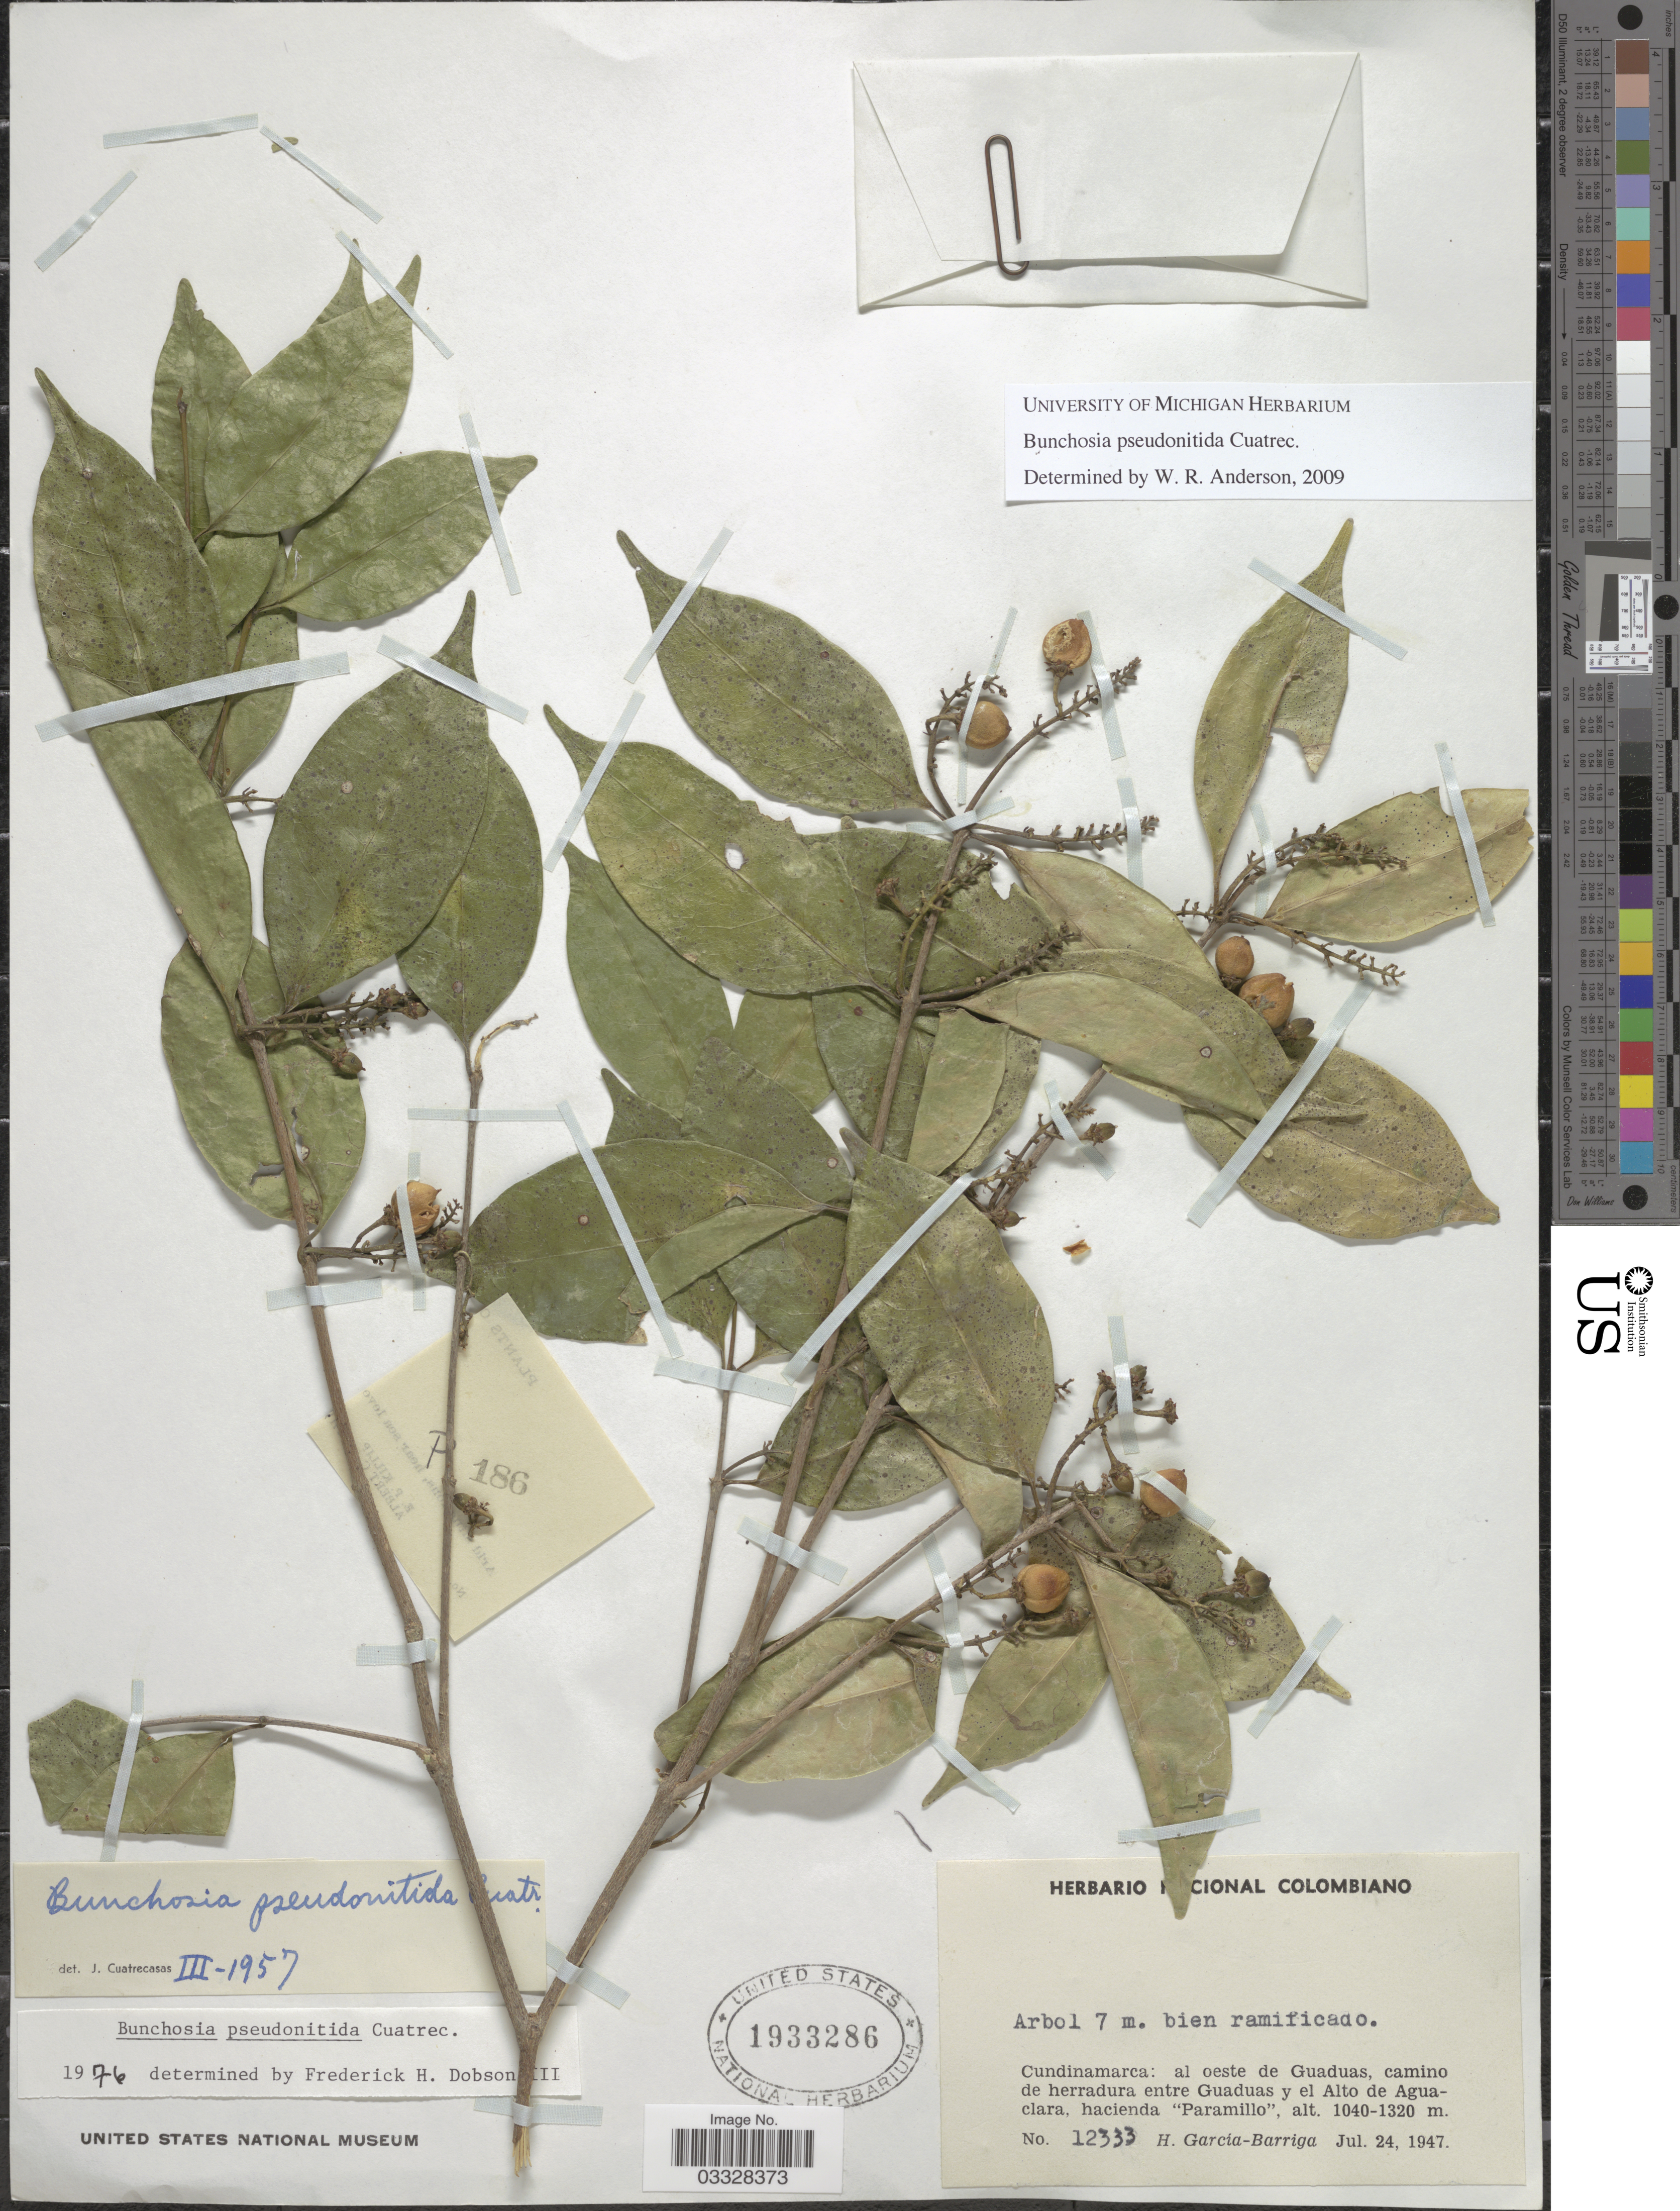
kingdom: Plantae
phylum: Tracheophyta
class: Magnoliopsida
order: Malpighiales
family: Malpighiaceae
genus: Bunchosia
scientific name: Bunchosia pseudonitida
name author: Cuatrec.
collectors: H. García Barriga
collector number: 12333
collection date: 1947-07-24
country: Colombia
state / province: Cundinamarca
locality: Al oeste de Guaduas, camino de herradura entre Guaduas y el Alto de Aguaclara, hacienda "Paramillo".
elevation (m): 1040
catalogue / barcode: US 1933286